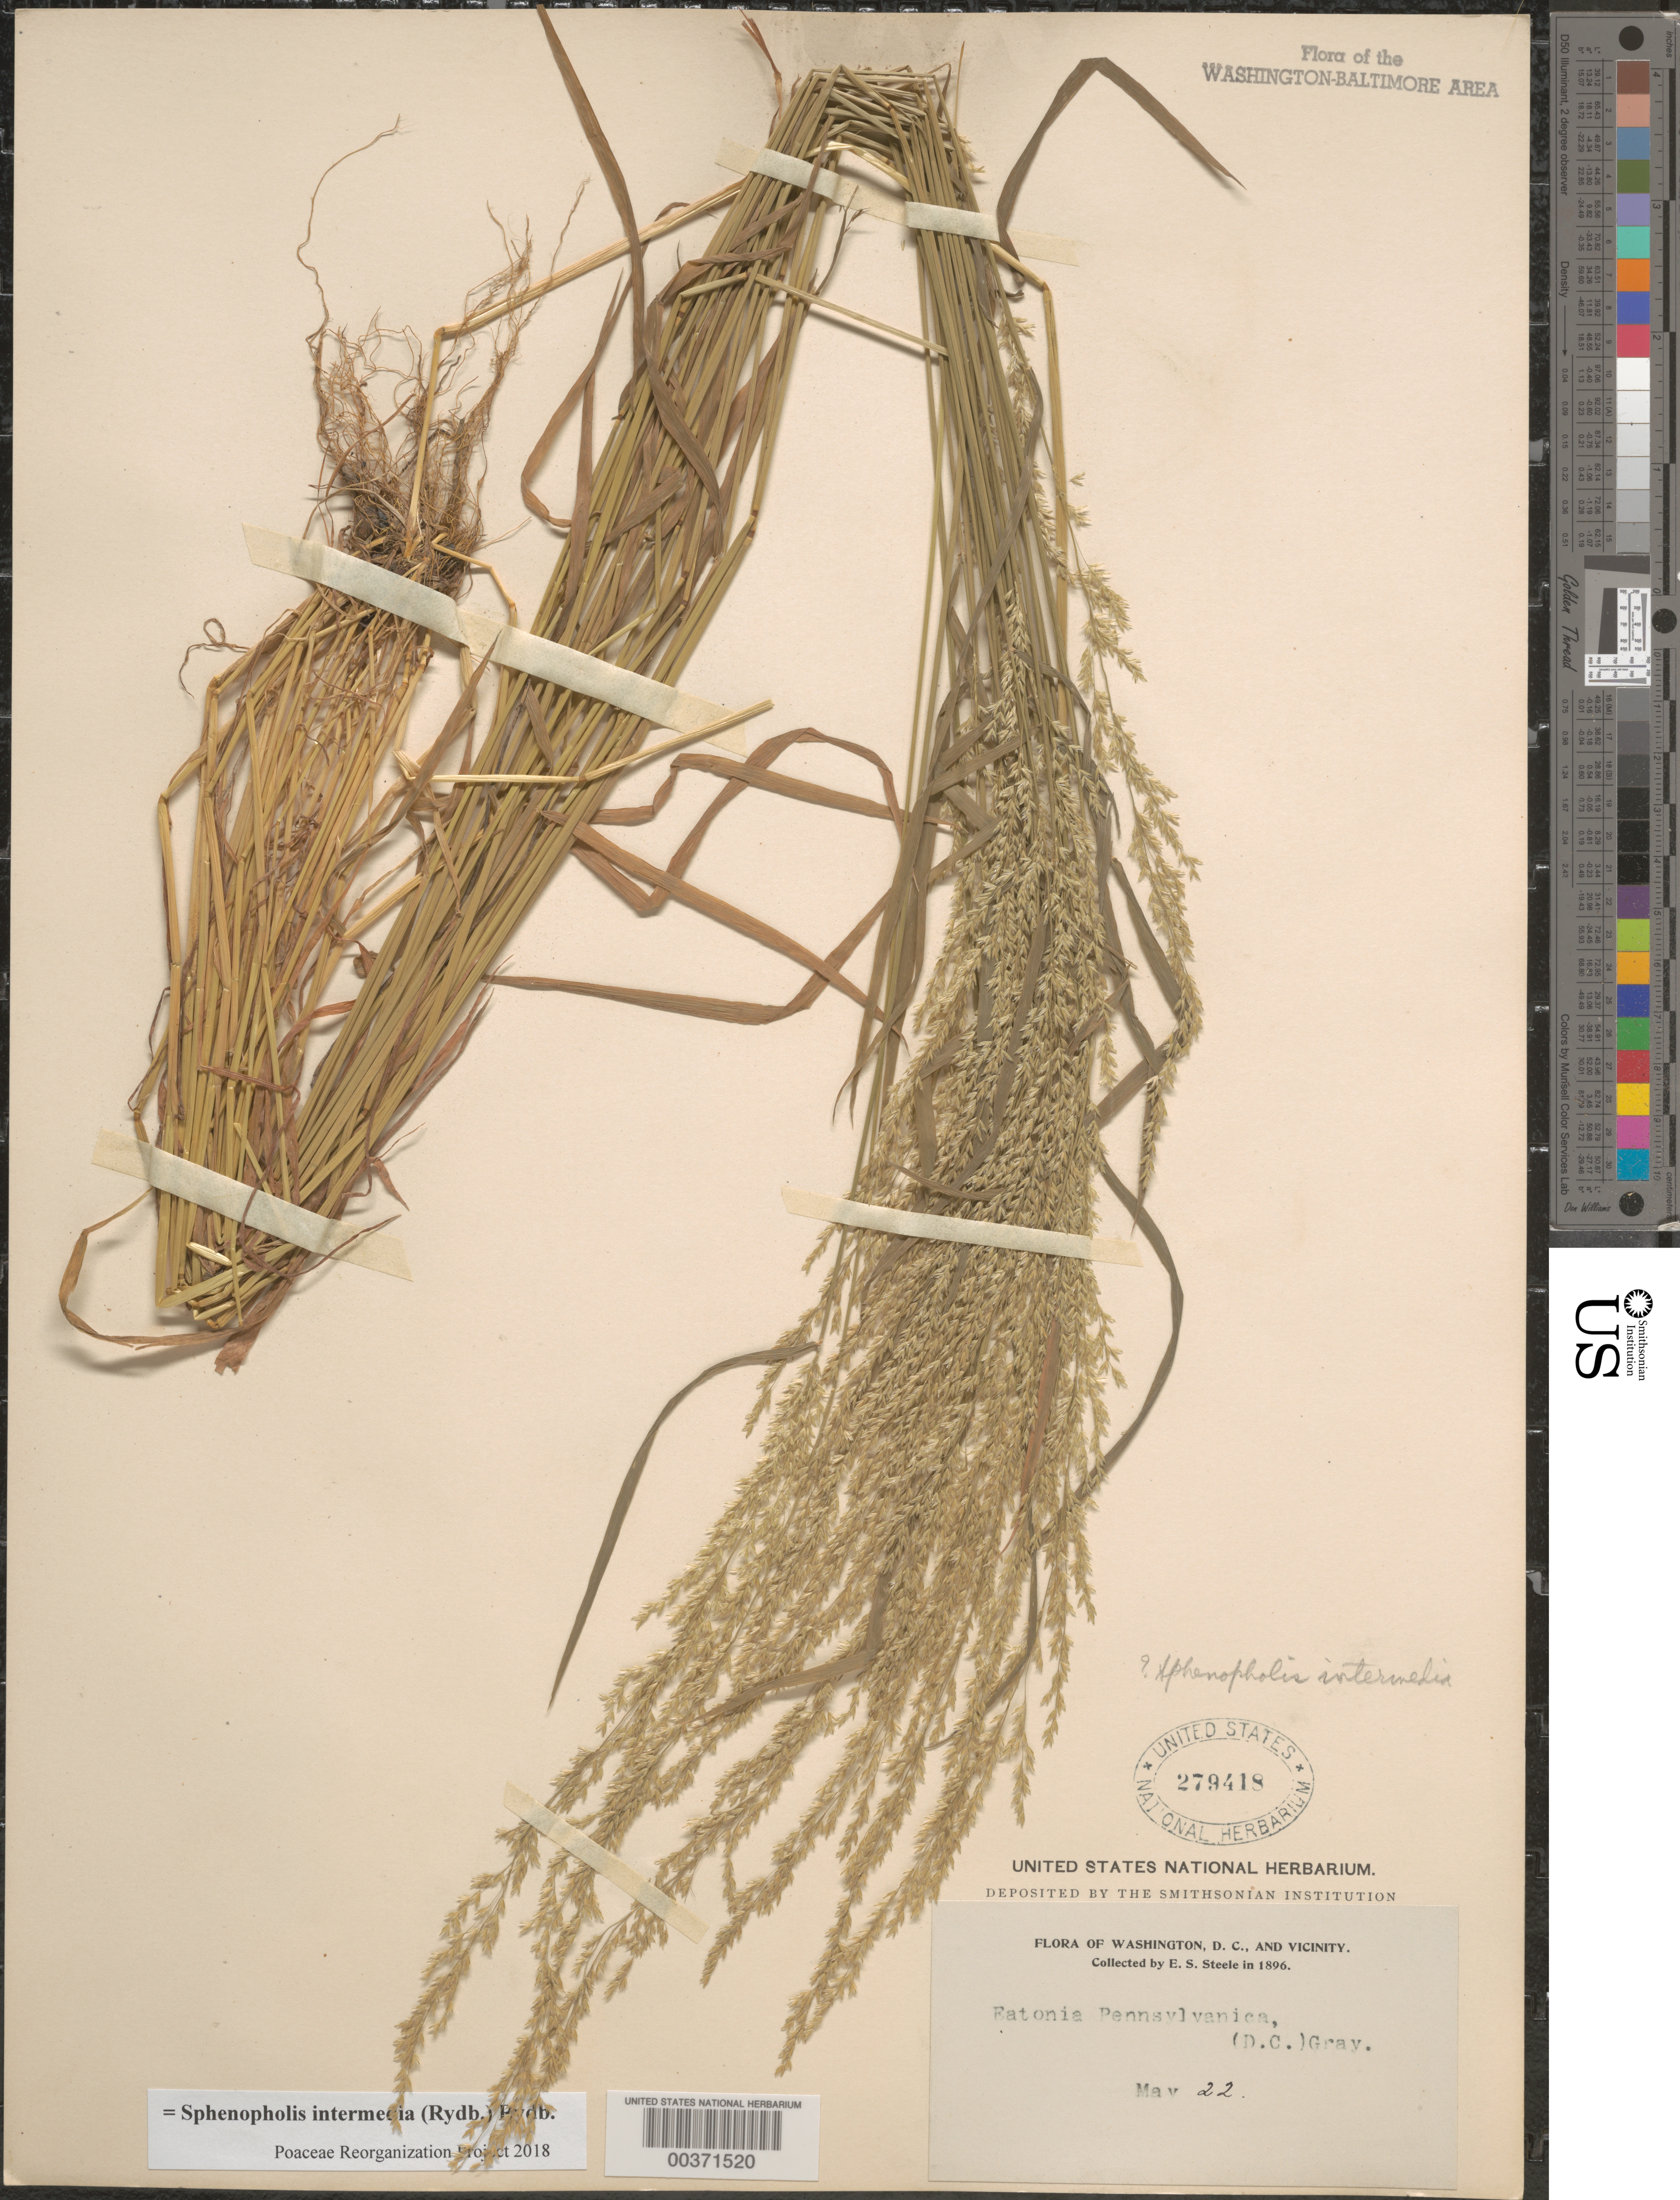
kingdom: Plantae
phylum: Tracheophyta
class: Liliopsida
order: Poales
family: Poaceae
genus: Sphenopholis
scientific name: Sphenopholis intermedia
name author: (Rydb.) Rydb.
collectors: E. Steele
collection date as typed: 22 May 1896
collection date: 1896-05-22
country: United States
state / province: District of Columbia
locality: Vicinity of Washington, DC.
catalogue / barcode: US 279418